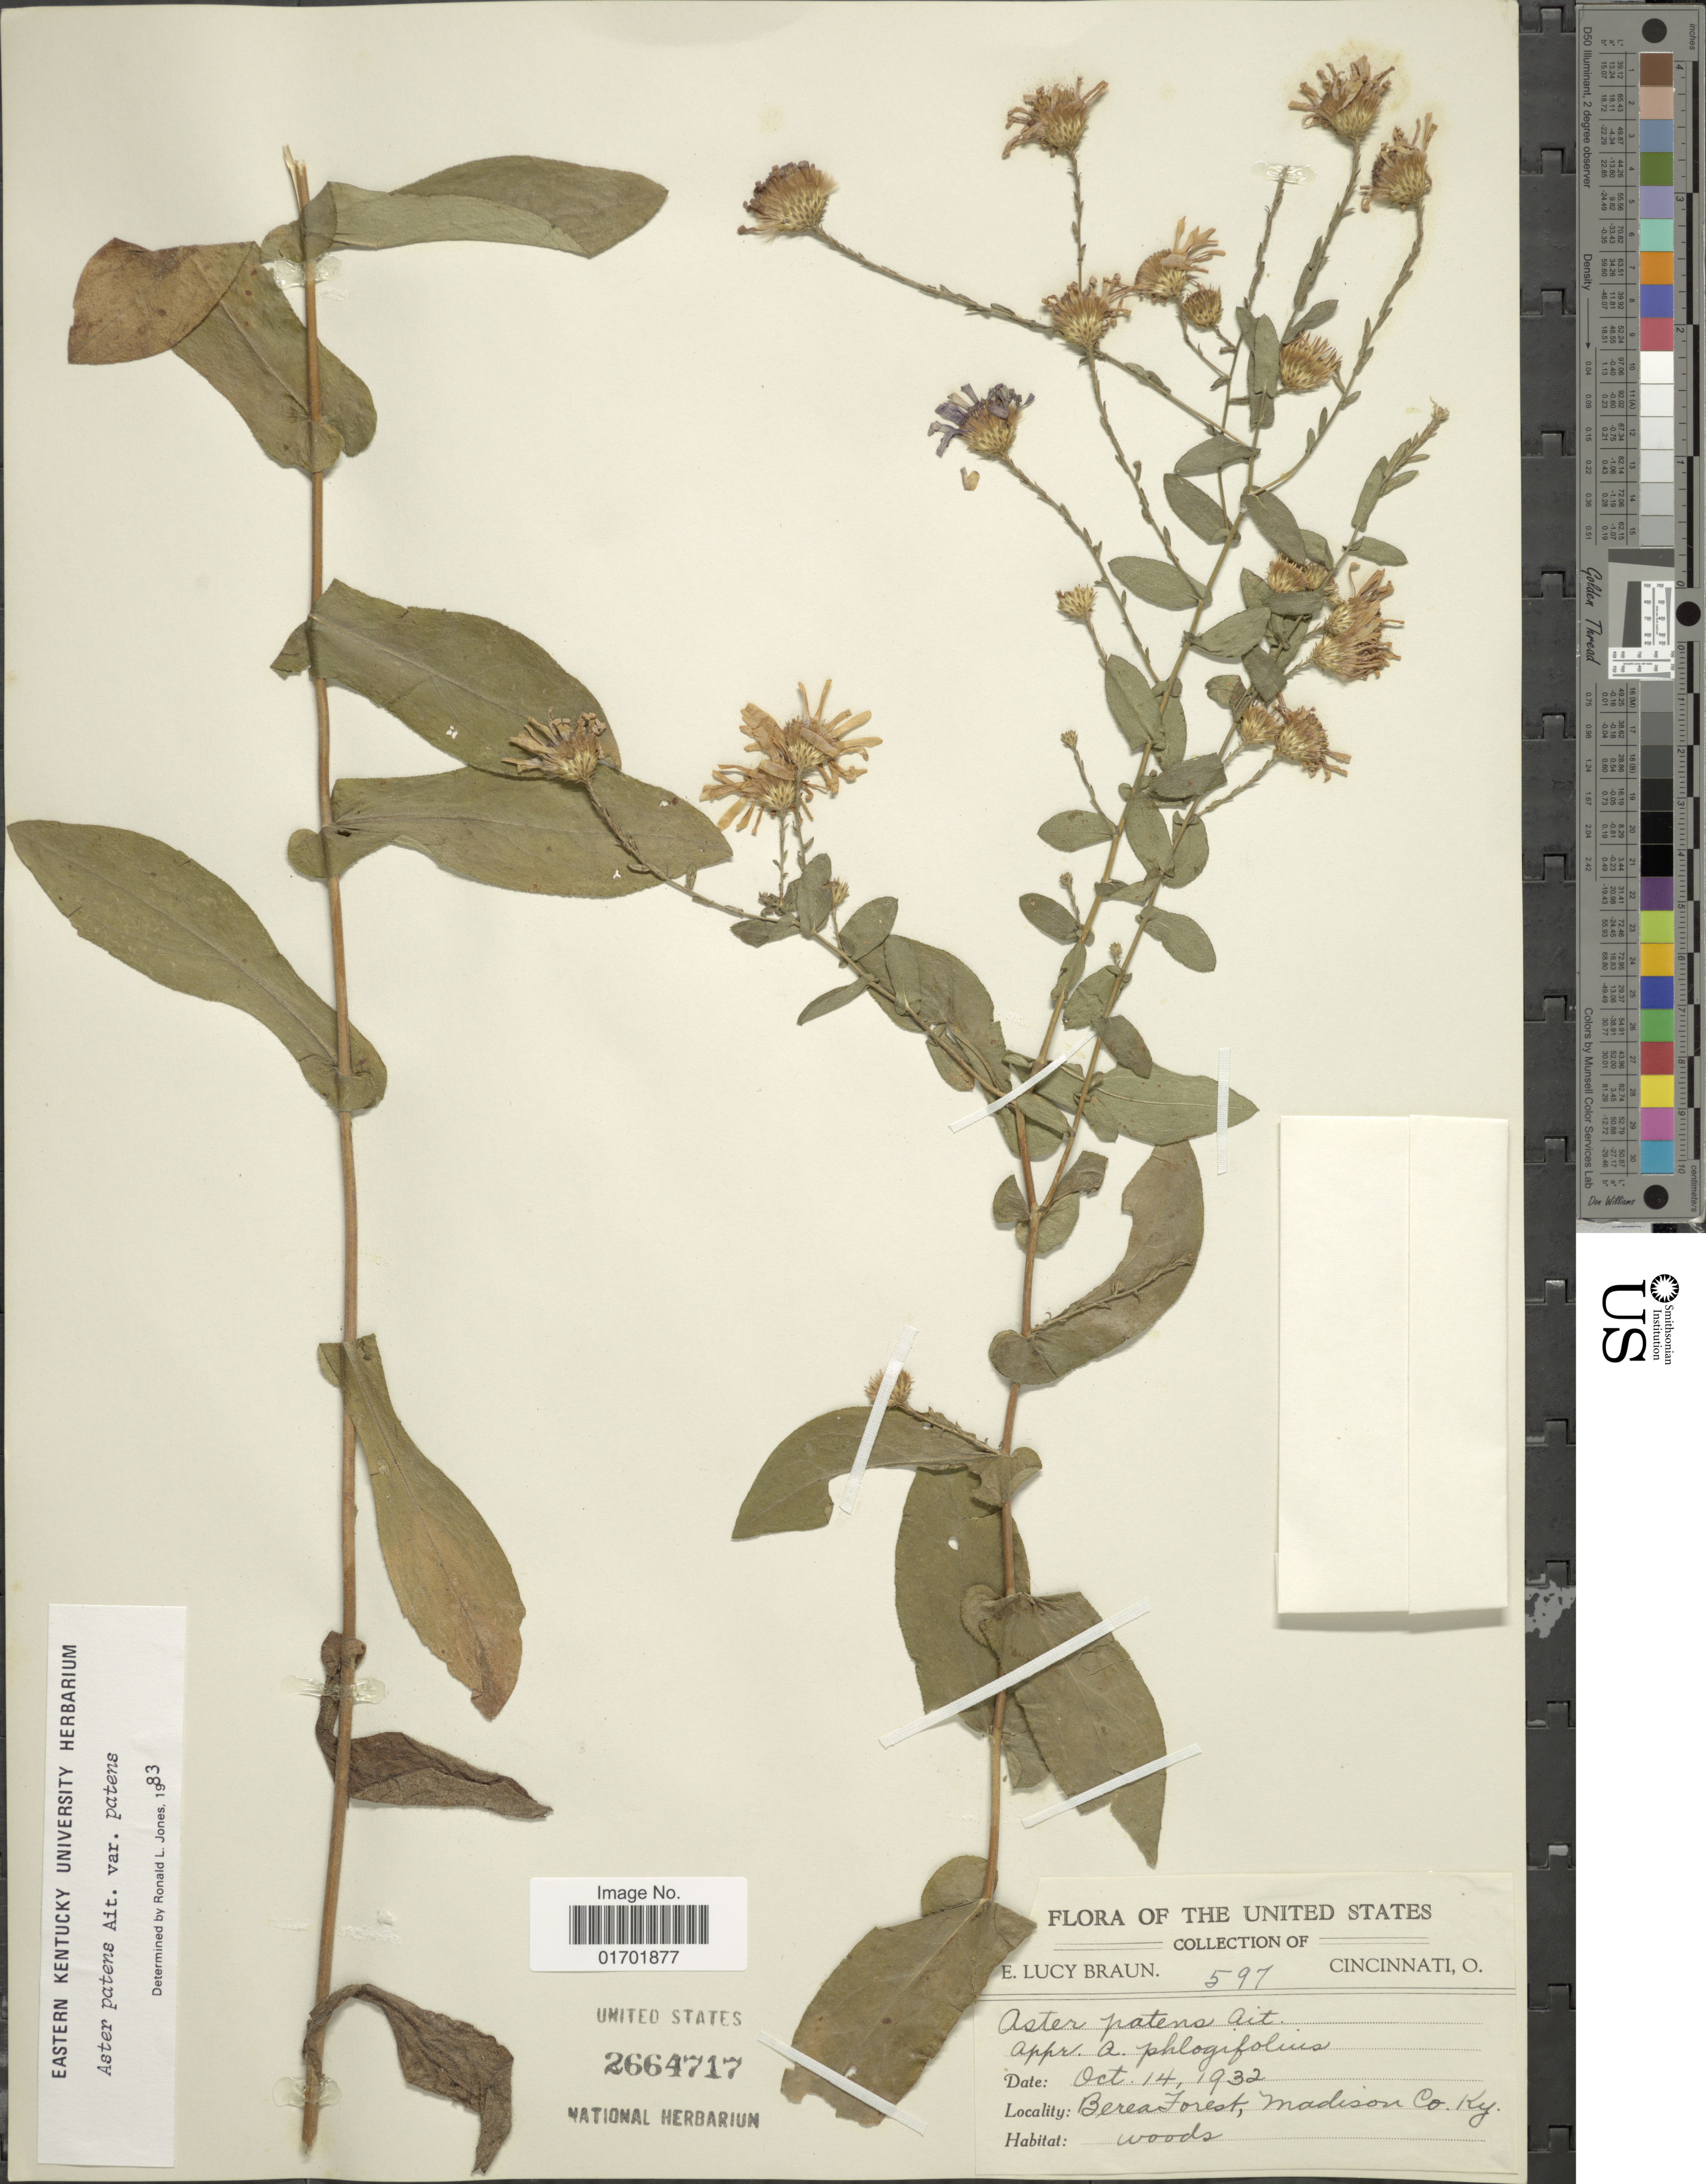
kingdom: Plantae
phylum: Tracheophyta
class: Magnoliopsida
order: Asterales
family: Asteraceae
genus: Symphyotrichum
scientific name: Symphyotrichum patens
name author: (Aiton) G.L. Nesom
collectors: E. L. Braun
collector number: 597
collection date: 1932-10-14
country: United States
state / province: Kentucky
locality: The United States, Berea Forest, Madison Co.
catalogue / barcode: US 2664717